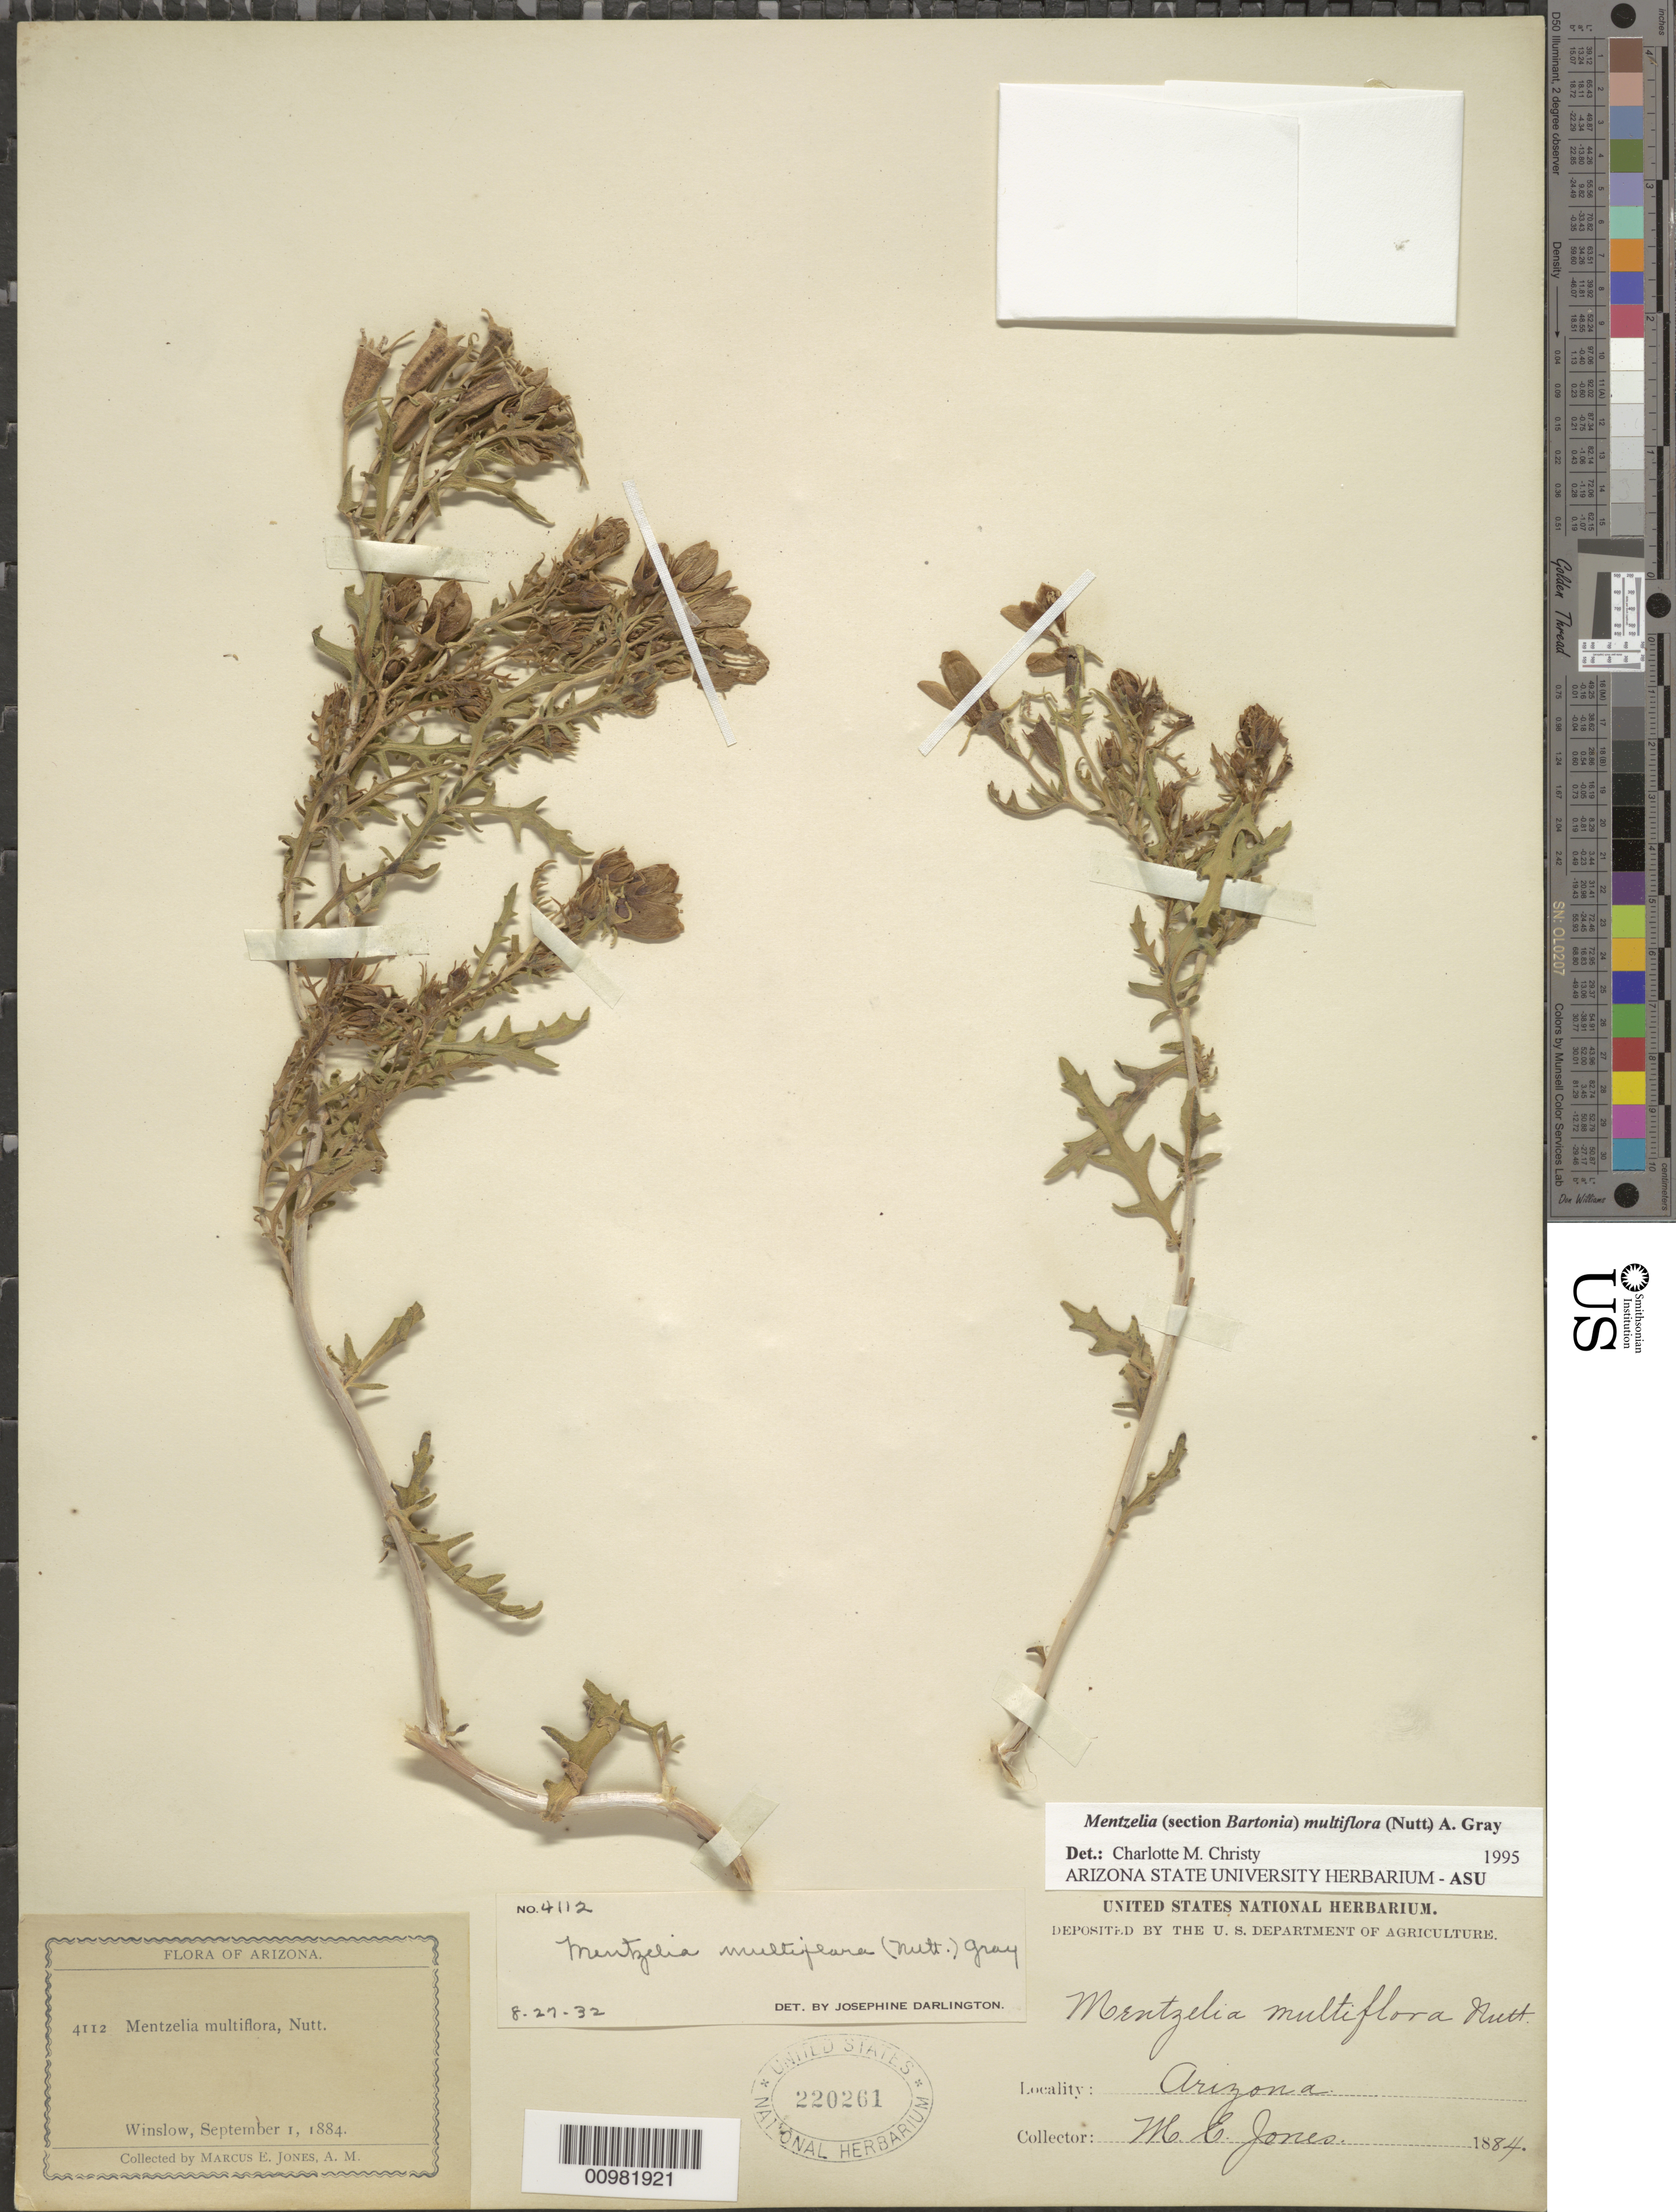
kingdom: Plantae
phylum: Tracheophyta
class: Magnoliopsida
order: Cornales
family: Loasaceae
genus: Mentzelia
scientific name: Mentzelia multiflora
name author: (Nutt.) A. Gray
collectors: M. E. Jones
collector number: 4112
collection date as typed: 01 Sep 1884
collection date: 1884-09-01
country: United States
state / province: Arizona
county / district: Navajo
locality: Winslow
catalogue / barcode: US 220261